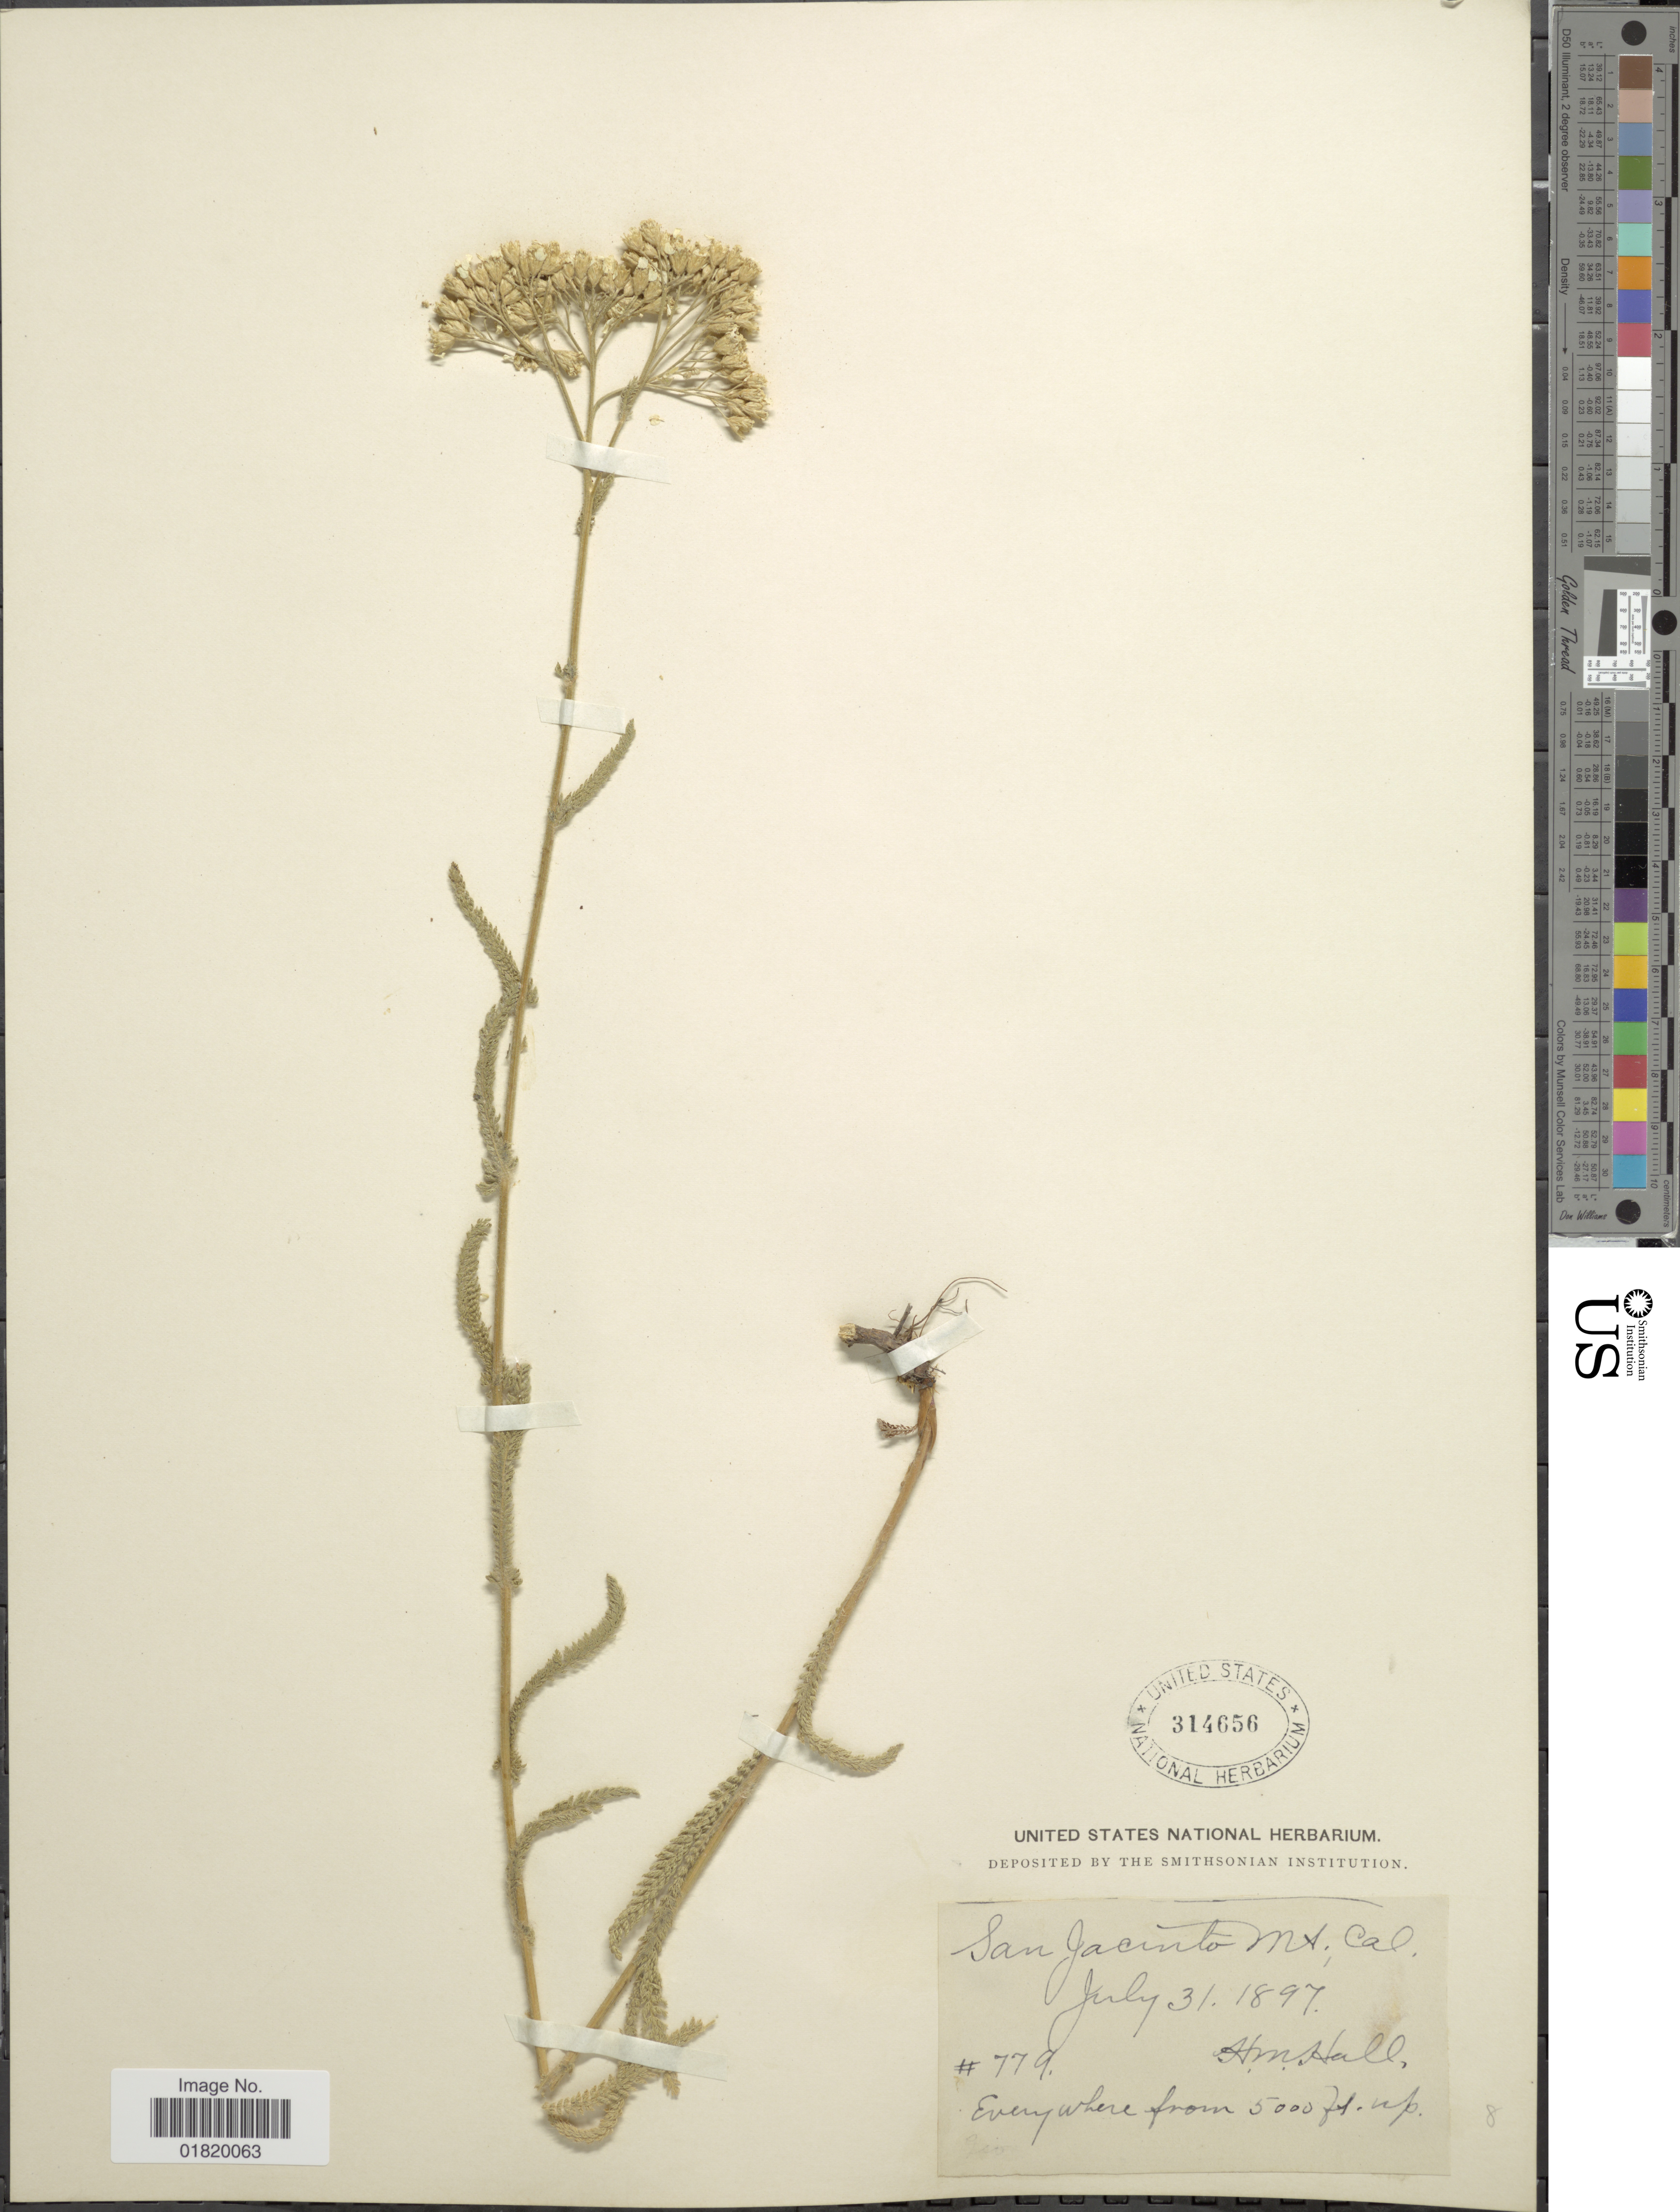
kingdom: Plantae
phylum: Tracheophyta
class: Magnoliopsida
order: Asterales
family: Asteraceae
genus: Achillea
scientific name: Achillea lanulosa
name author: Nutt.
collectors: H. M. Hall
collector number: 779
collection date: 1897-07-31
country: United States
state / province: California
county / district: Riverside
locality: San Jacinto Mt.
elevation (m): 1524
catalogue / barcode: US 314656